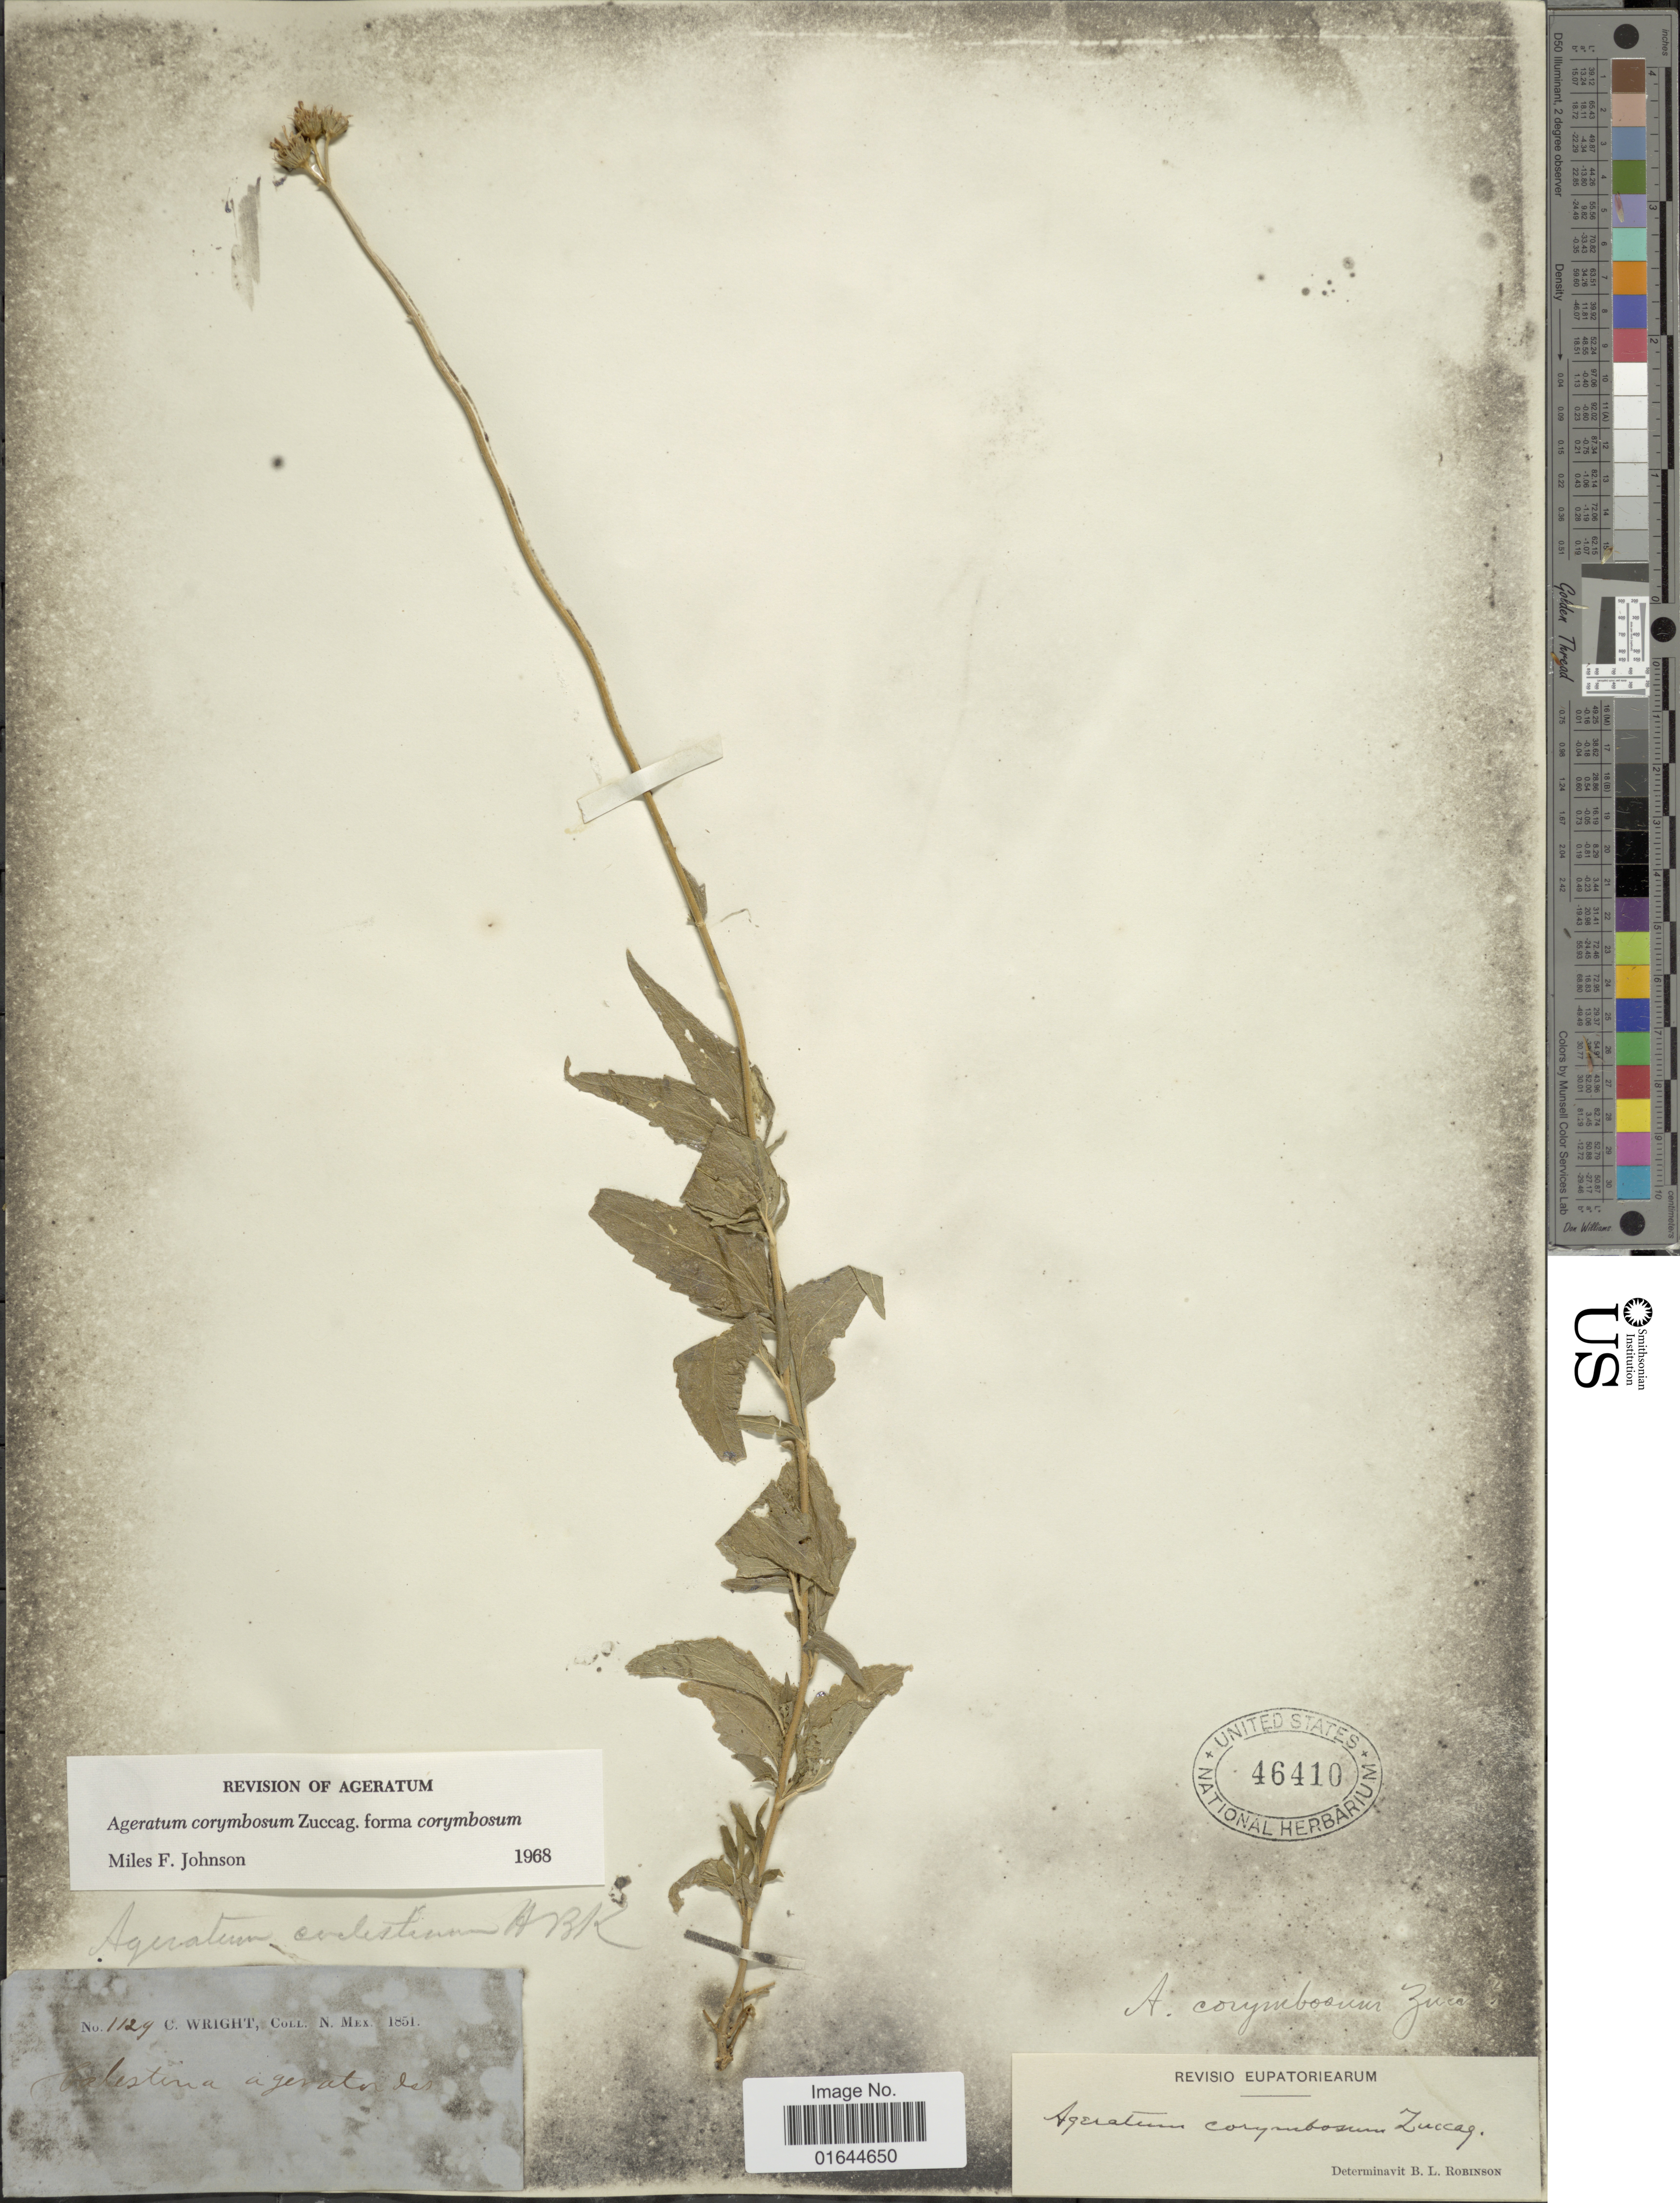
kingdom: Plantae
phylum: Tracheophyta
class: Magnoliopsida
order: Asterales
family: Asteraceae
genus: Ageratum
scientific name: Ageratum corymbosum f. corymbosum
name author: Zuccagni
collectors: C. Wright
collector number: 1129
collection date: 1851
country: United States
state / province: New Mexico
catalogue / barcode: US 46410